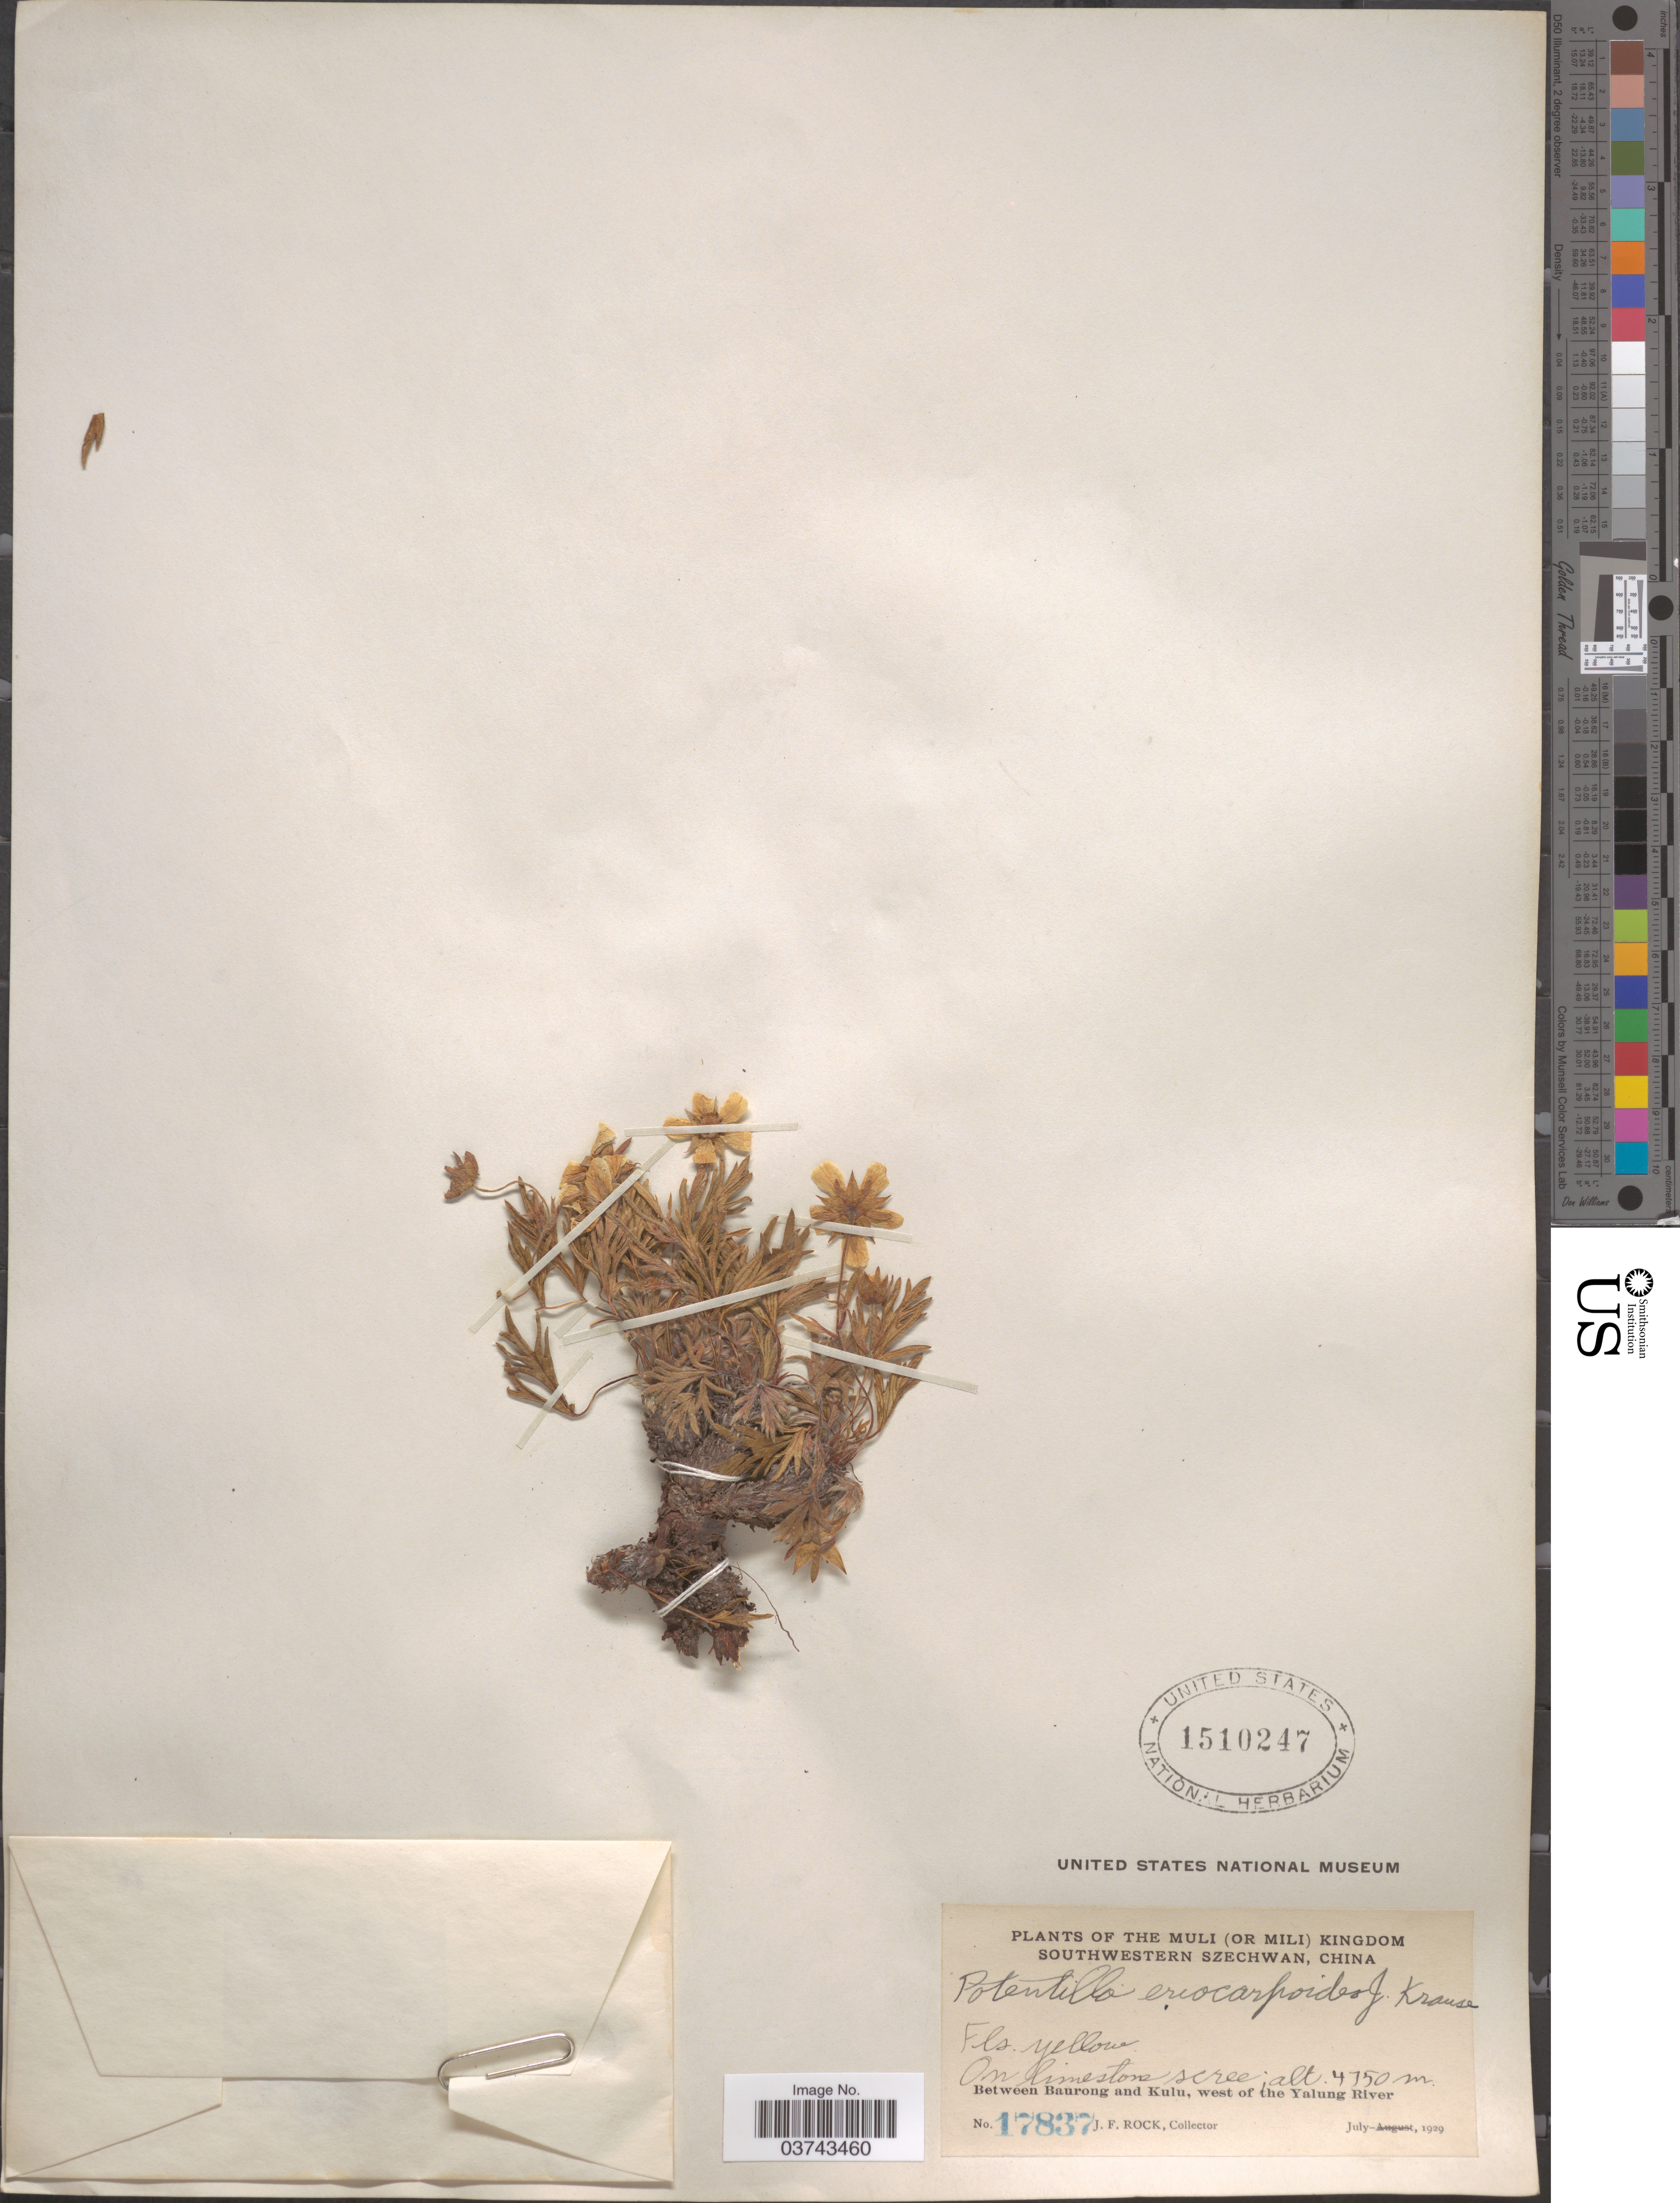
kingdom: Plantae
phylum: Tracheophyta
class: Magnoliopsida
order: Rosales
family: Rosaceae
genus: Potentilla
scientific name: Potentilla eriocarpoides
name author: J. Krause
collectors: J. Rock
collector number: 17837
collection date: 1929-07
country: China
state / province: Sichuan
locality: The Muli (or Mili) Kingdom, Southwestern Szechuan. Between Baurong and Kulu, west of the Yalung River.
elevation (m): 4750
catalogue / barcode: US 1510247